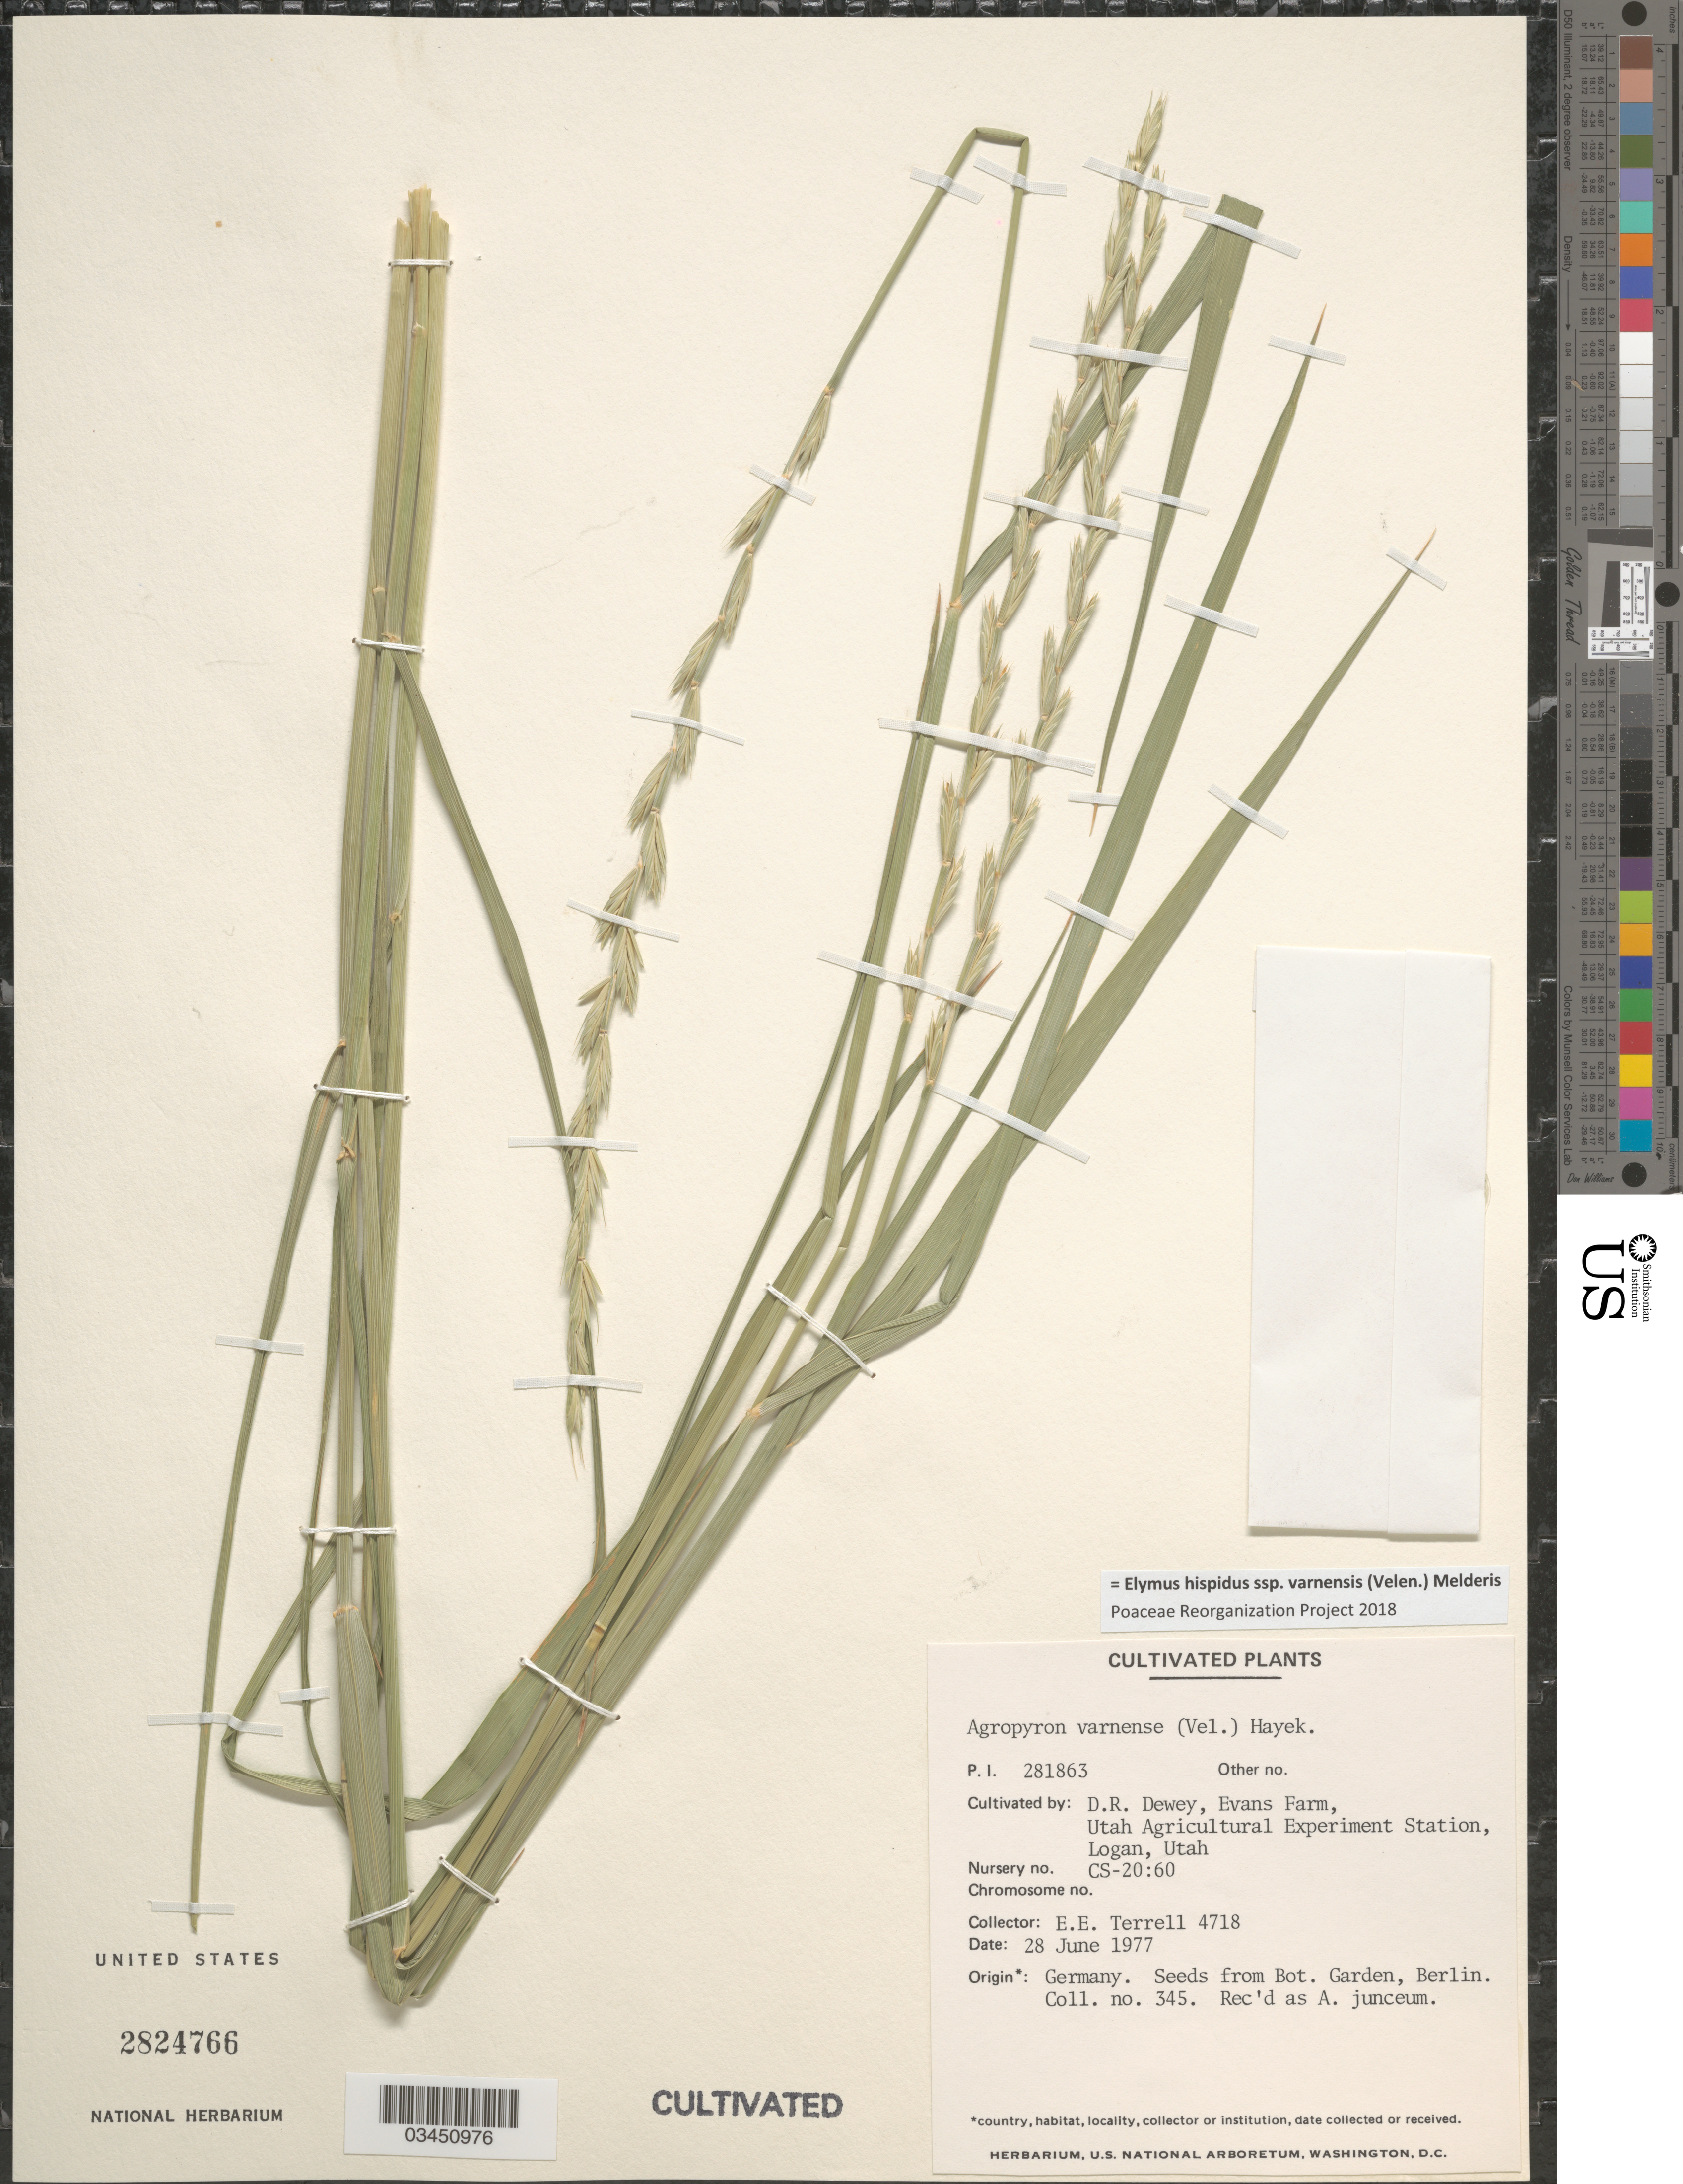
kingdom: Plantae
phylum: Tracheophyta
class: Liliopsida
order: Poales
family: Poaceae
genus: Elymus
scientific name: Elymus hispidus subsp. varnensis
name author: (Velen.) Melderis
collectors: D. Dewey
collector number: PI281863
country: United States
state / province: Utah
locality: Evans Farm, Utah Agricultural Experiment Station, Logan. Nursery no. CS-20:60.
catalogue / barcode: US 2824766